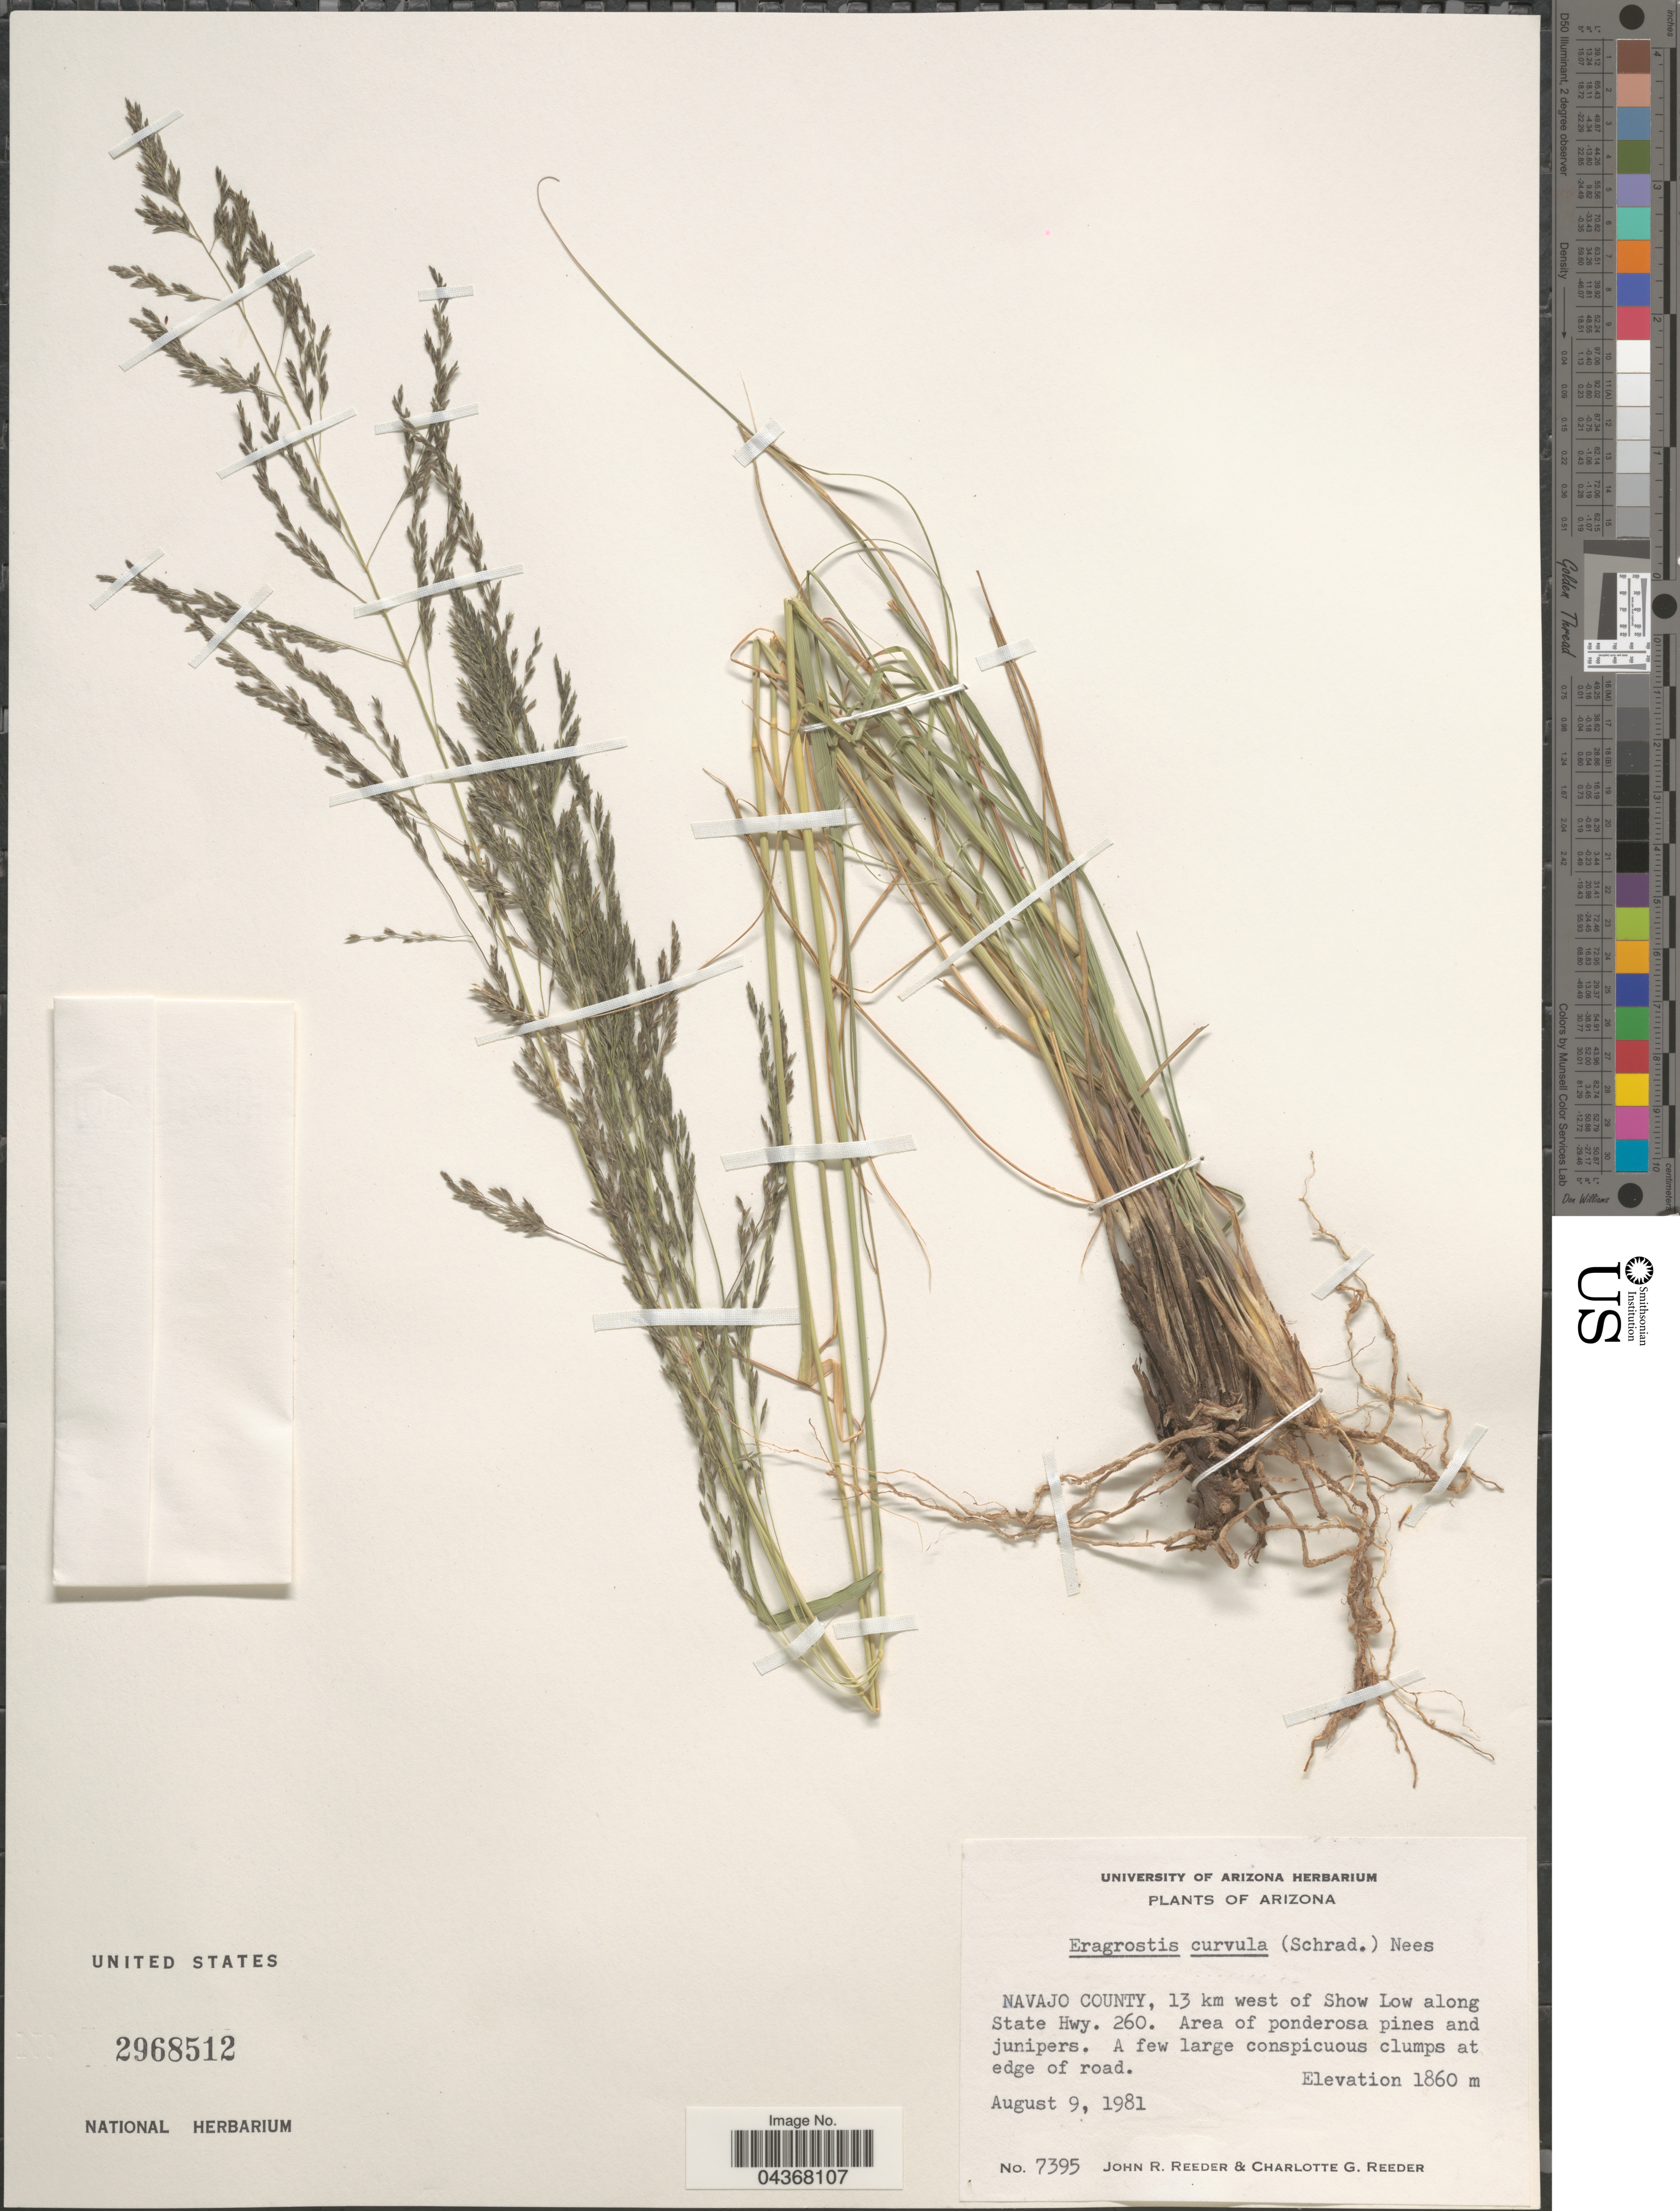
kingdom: Plantae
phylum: Tracheophyta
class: Liliopsida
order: Poales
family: Poaceae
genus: Eragrostis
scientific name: Eragrostis curvula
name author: (Schrad.) Nees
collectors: J. R. Reeder & C. G. Reeder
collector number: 7395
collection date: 1981-08-09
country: United States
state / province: Arizona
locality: Navajo County, 13 km west of Show Low along State Hwy. 260.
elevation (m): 1860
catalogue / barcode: US 2968512